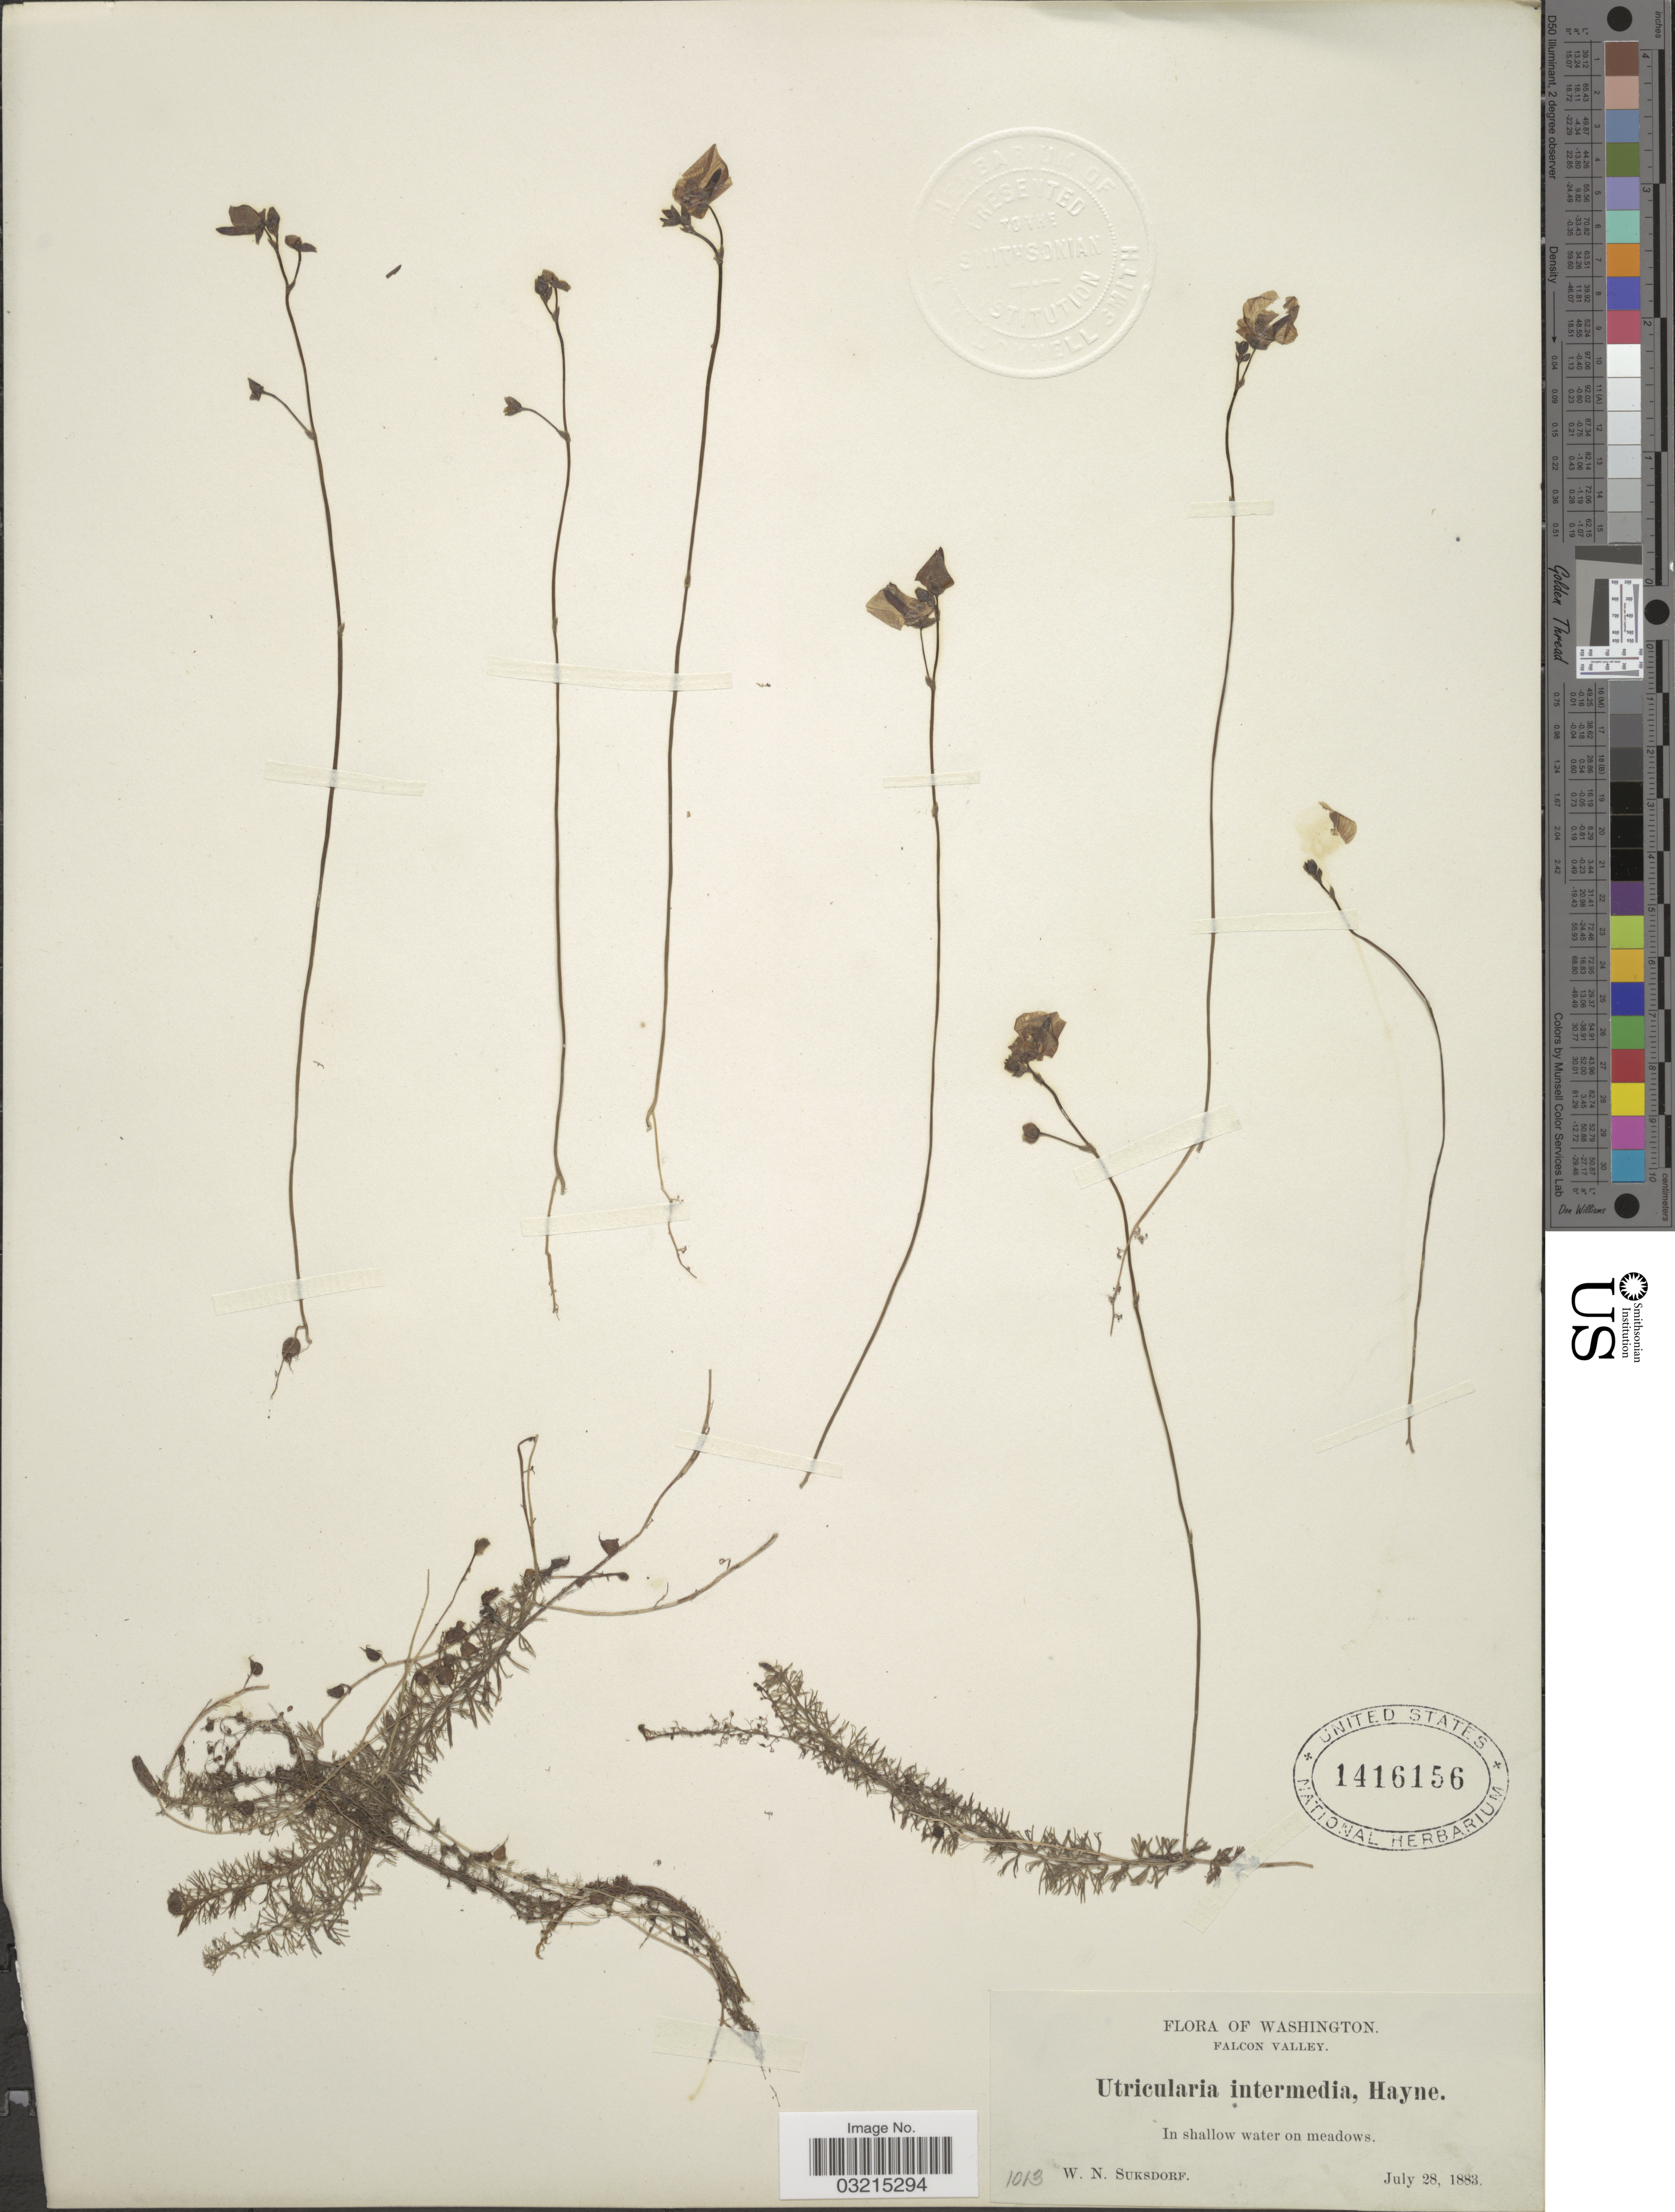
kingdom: Plantae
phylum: Tracheophyta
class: Magnoliopsida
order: Lamiales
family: Lentibulariaceae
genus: Utricularia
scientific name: Utricularia intermedia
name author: Hayne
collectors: W. N. Suksdorf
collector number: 1013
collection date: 1883-07-28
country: United States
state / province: Washington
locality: Falcon Valley.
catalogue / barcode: US 1416156